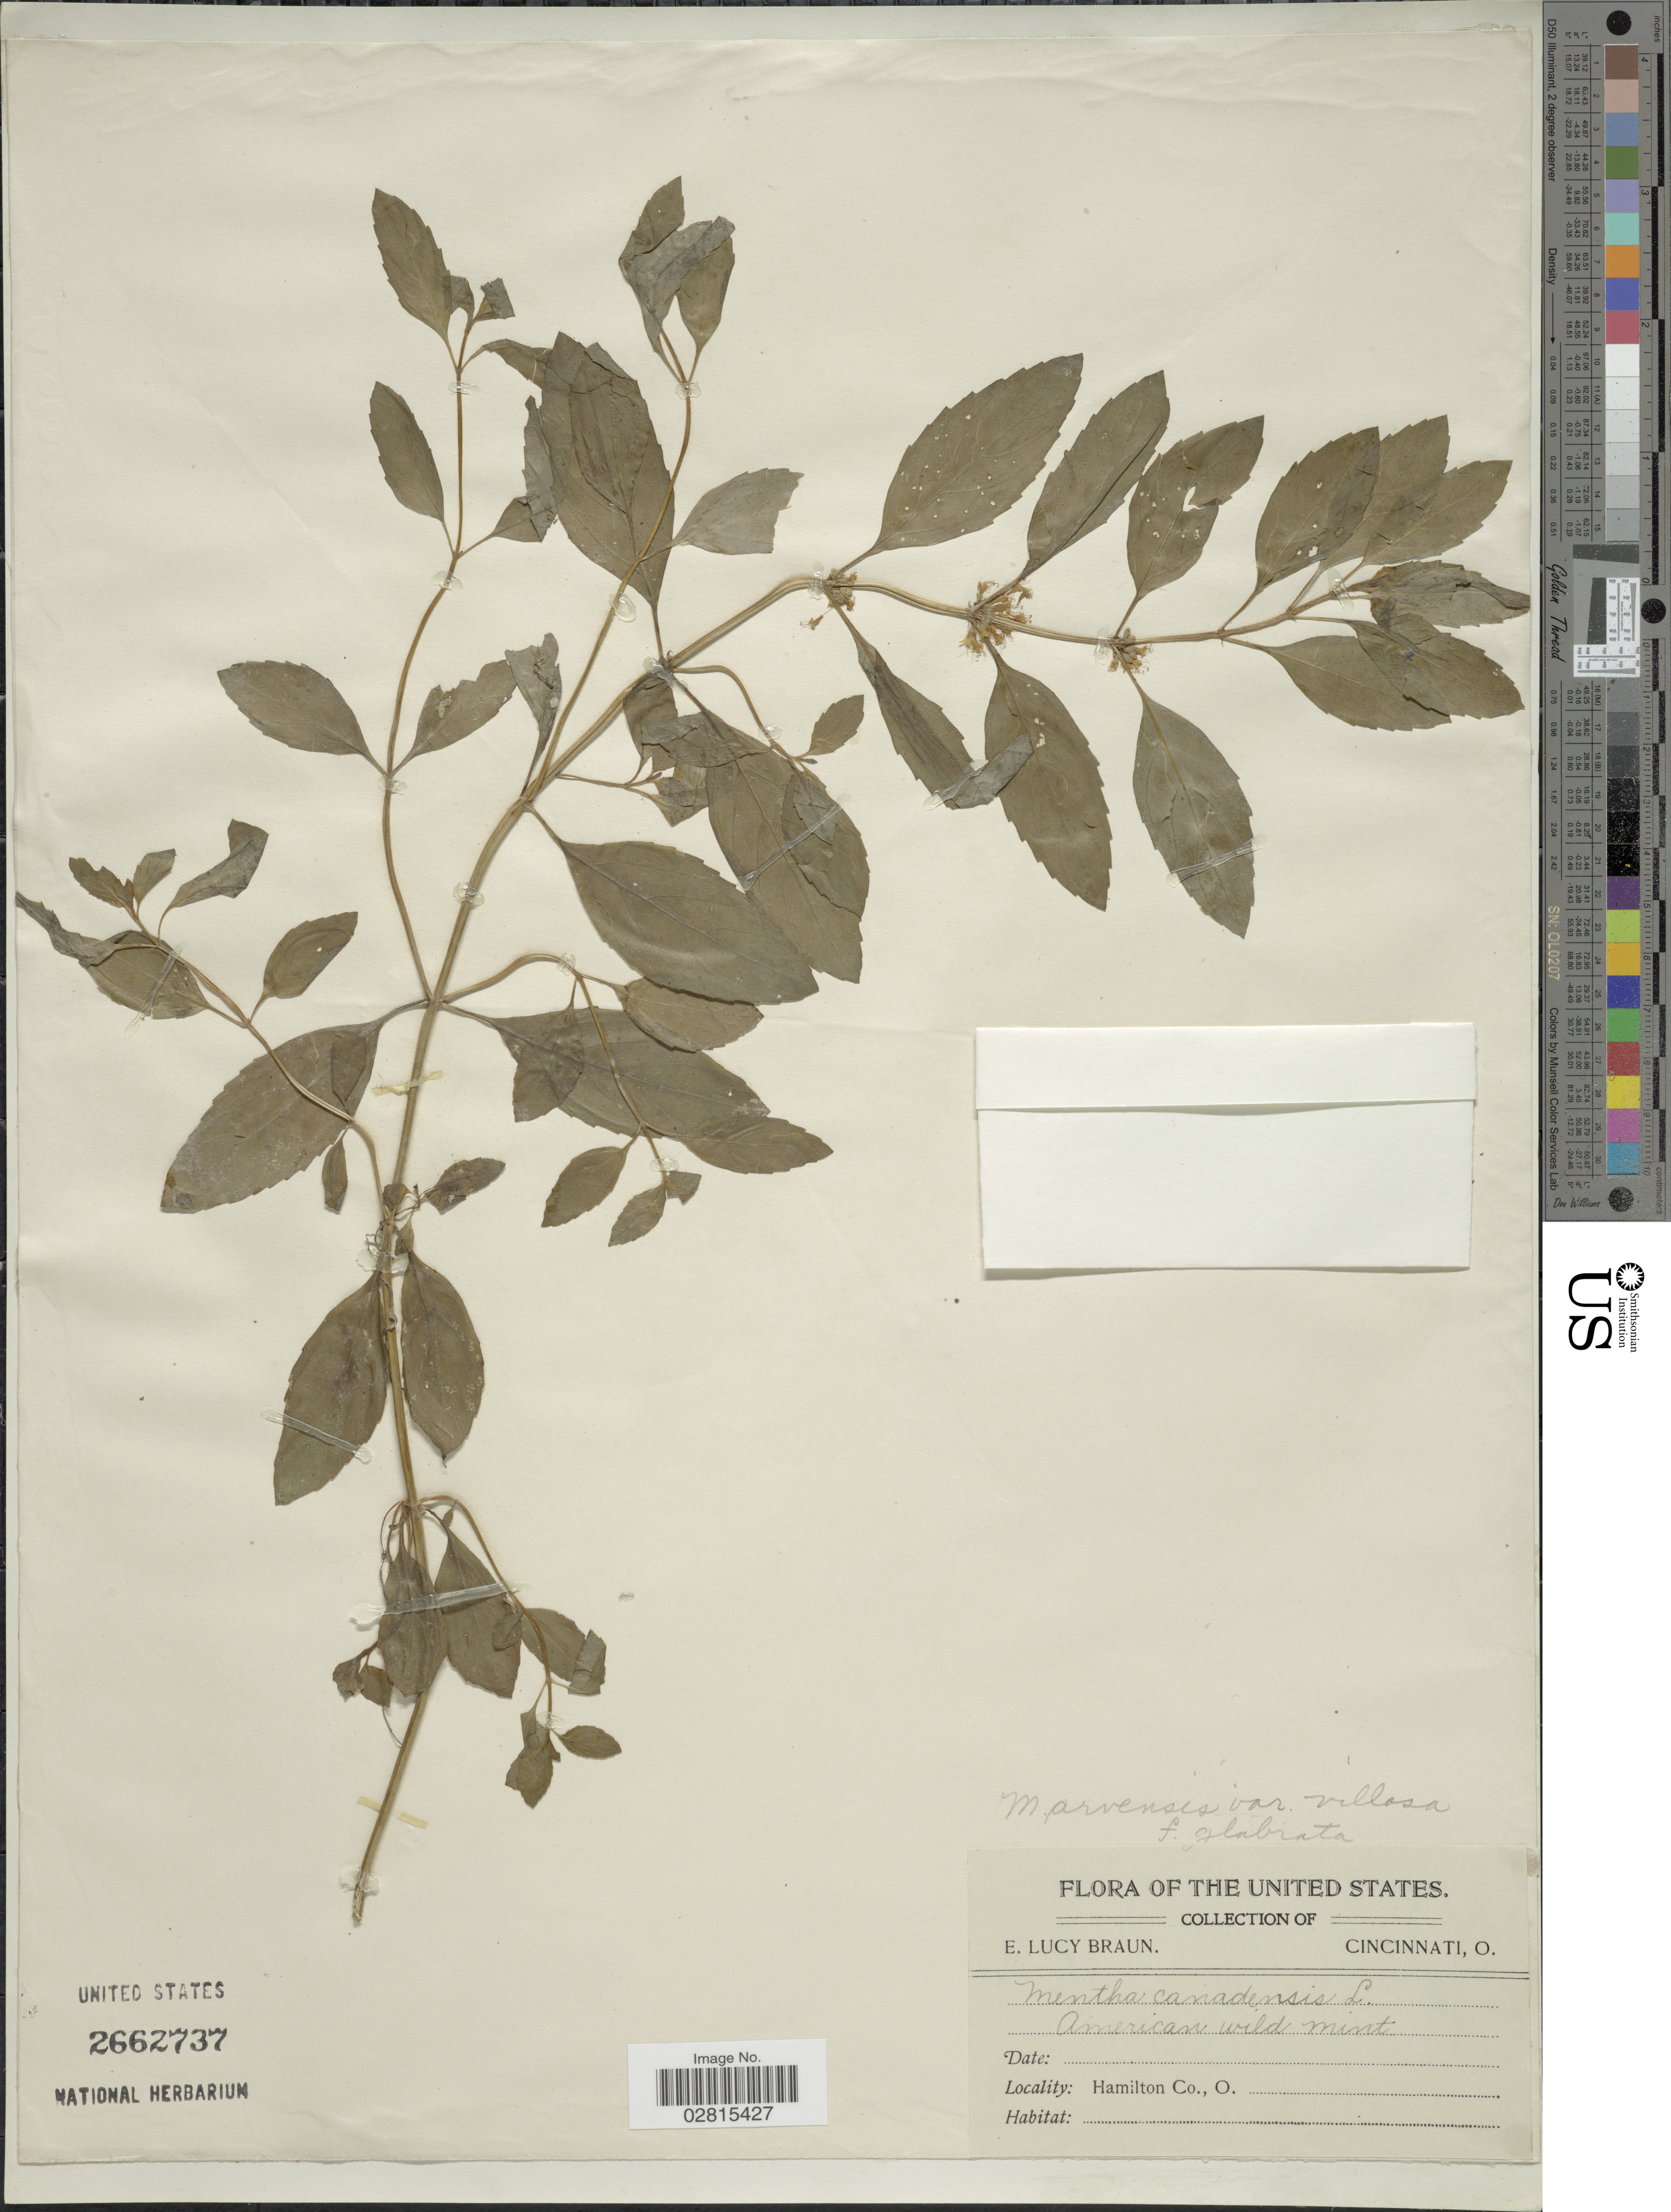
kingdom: Plantae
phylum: Tracheophyta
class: Magnoliopsida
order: Lamiales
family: Lamiaceae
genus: Mentha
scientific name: Mentha canadensis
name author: L.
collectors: E. L. Braun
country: United States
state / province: Ohio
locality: Hamilton Co.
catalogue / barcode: US 2662737